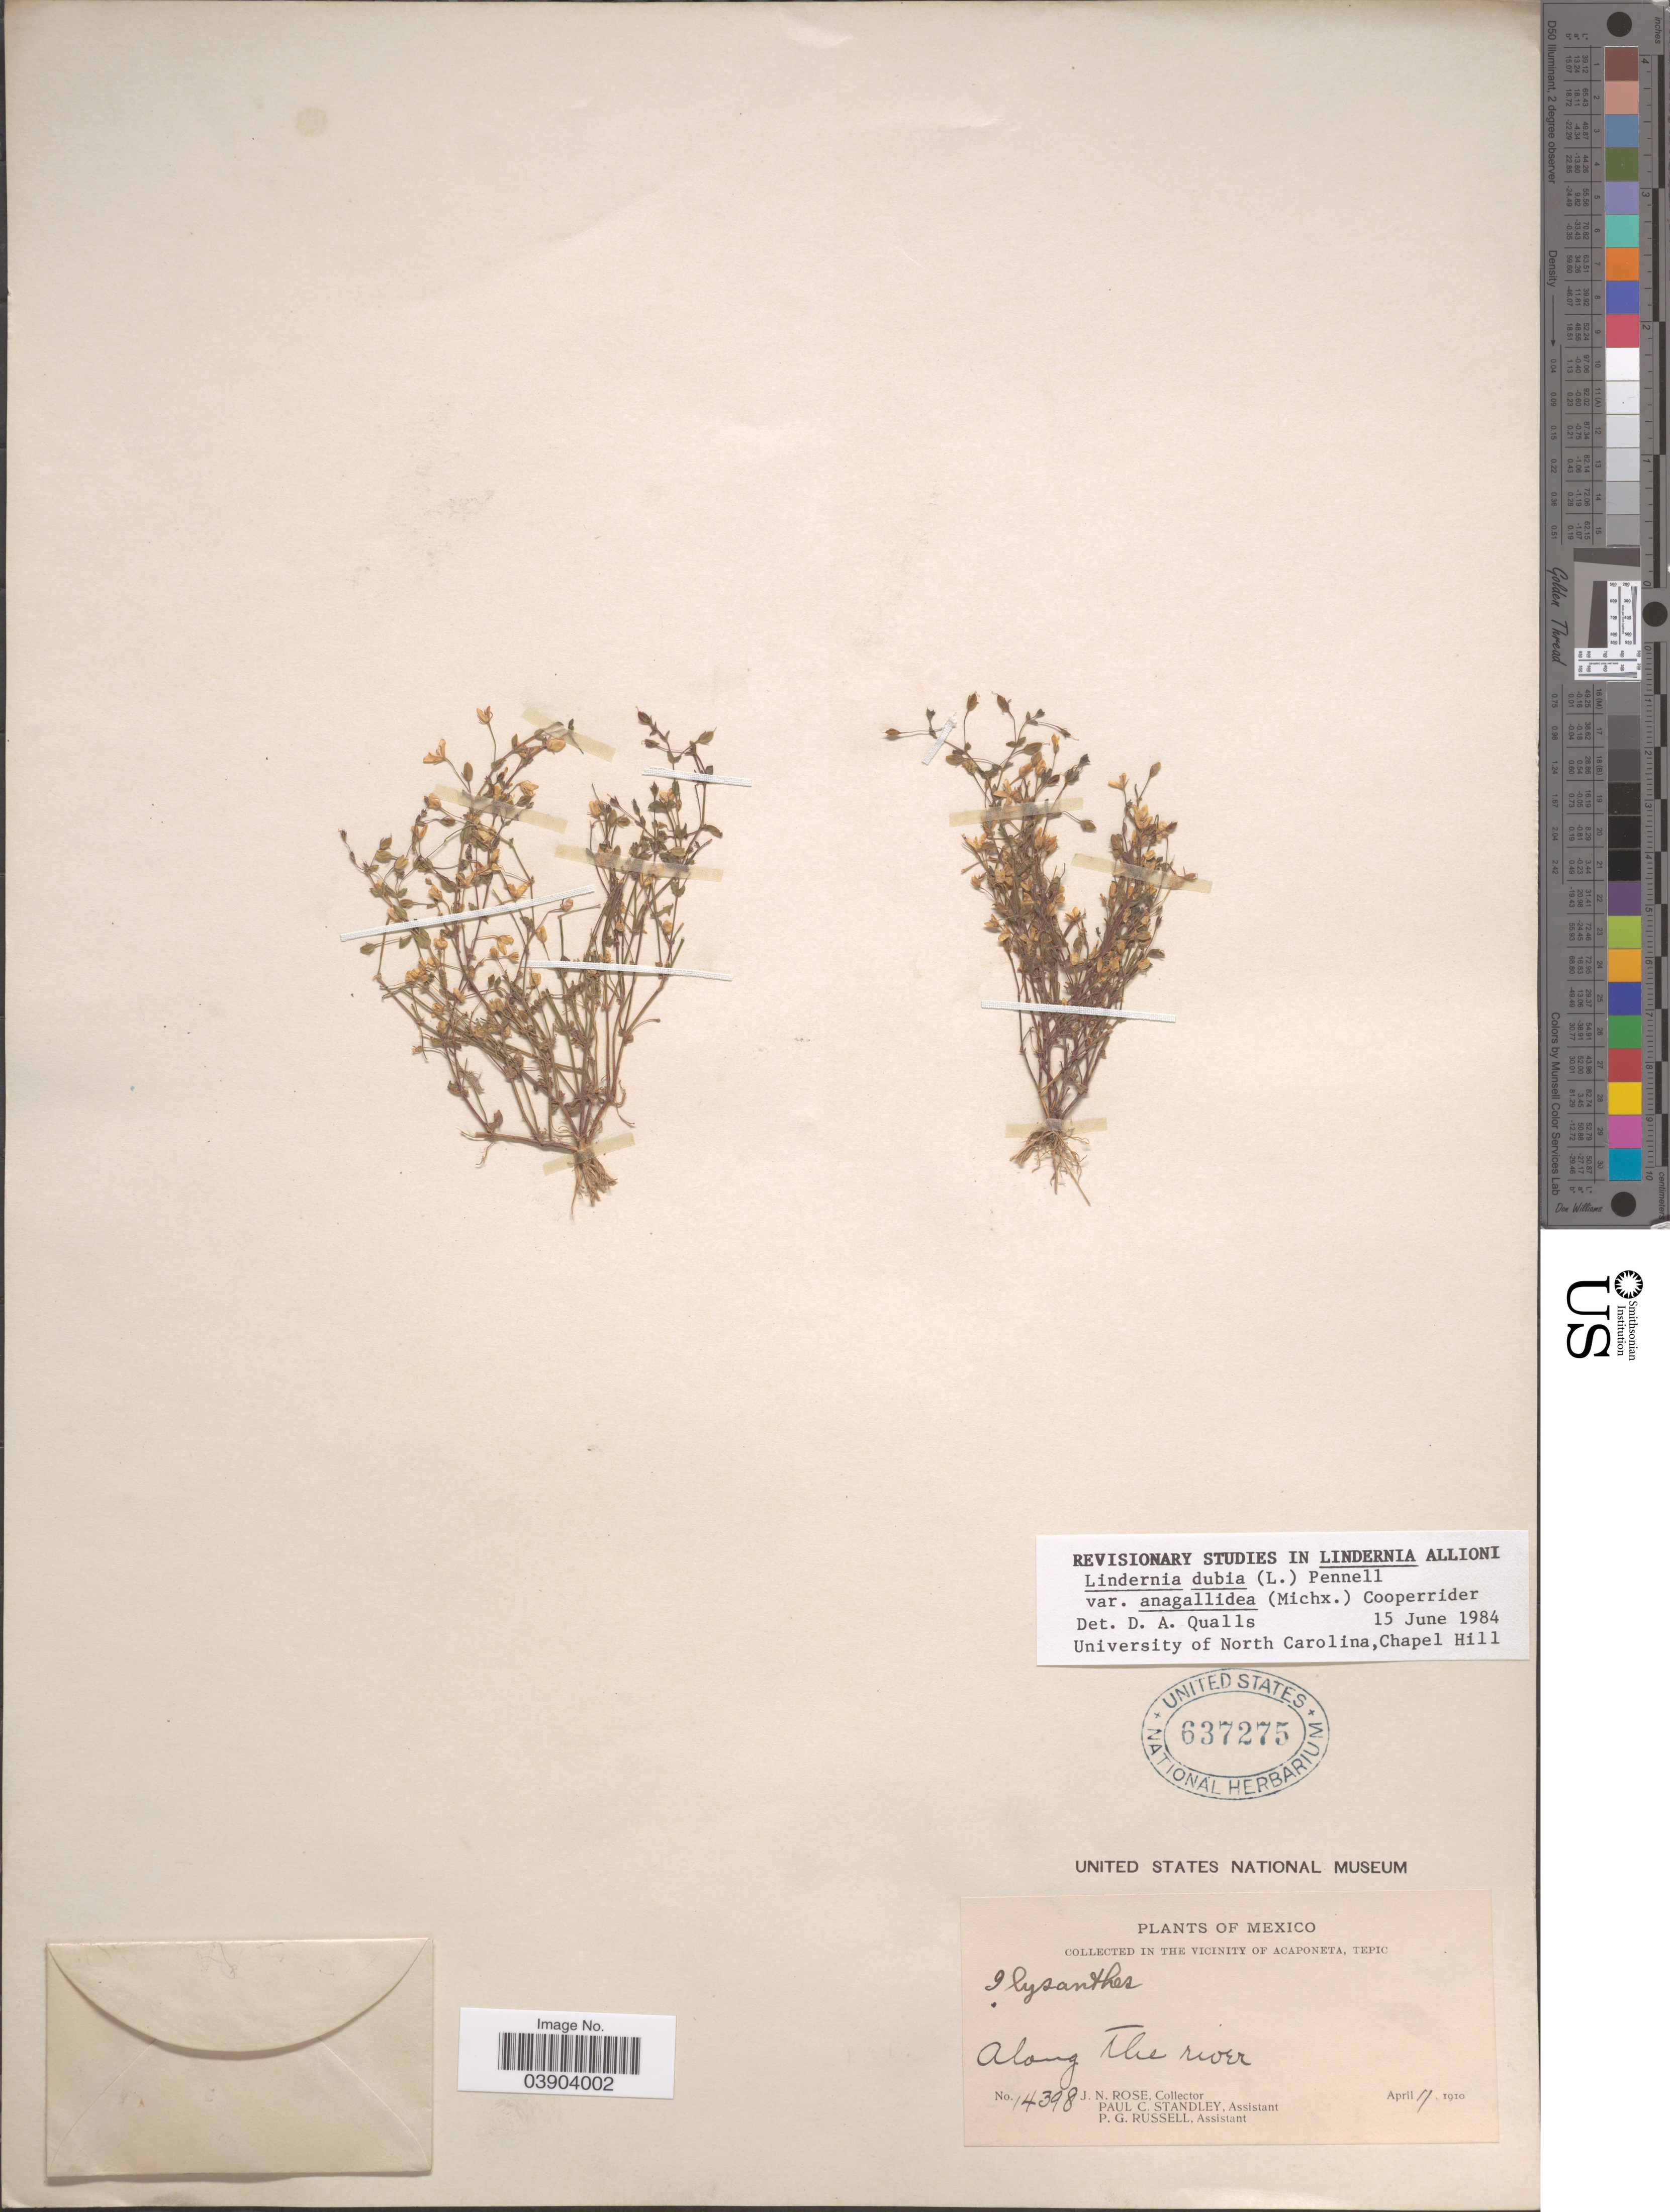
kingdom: Plantae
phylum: Tracheophyta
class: Magnoliopsida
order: Lamiales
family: Linderniaceae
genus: Lindernia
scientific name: Lindernia dubia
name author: (L.) Pennell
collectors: J. N. Rose & P. C. Standley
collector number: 14398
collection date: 1910-04-11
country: Mexico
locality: In the Vicinity of Acaponeta, Tepic.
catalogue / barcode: US 637275